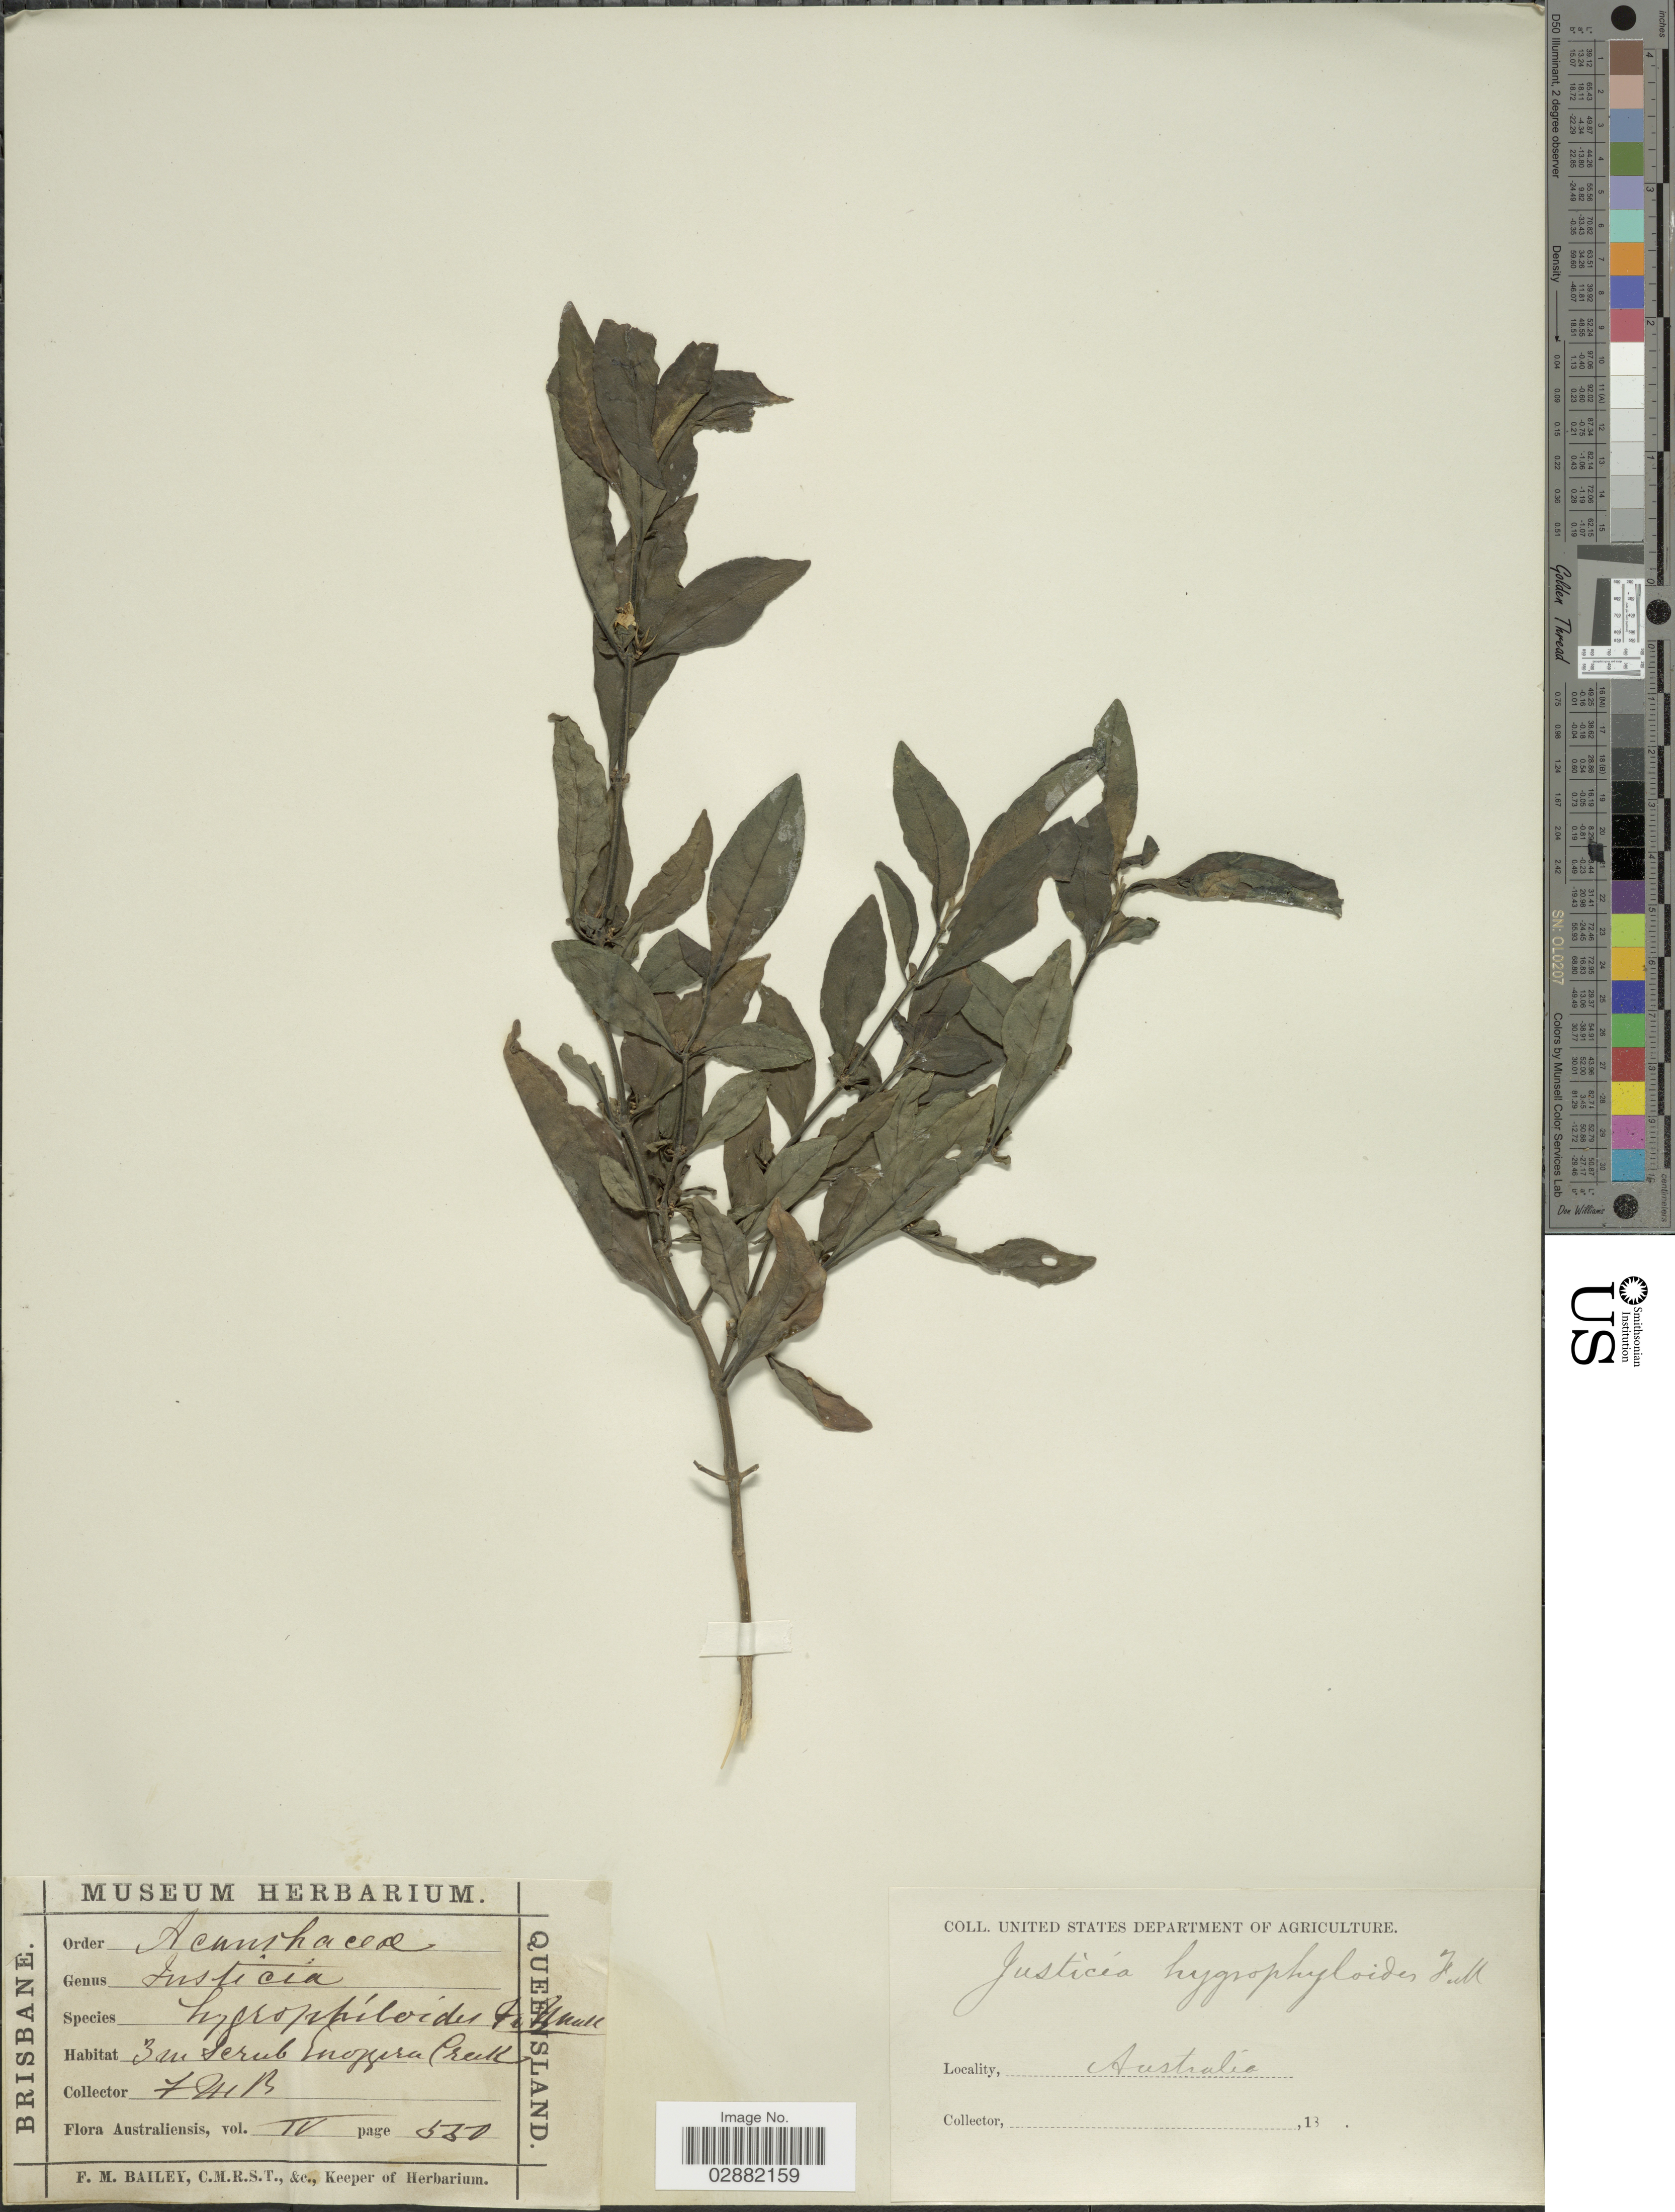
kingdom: Plantae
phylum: Tracheophyta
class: Magnoliopsida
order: Lamiales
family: Acanthaceae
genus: Justicia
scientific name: Justicia hygrophiloides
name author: F. Muell.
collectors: F. M. Bailey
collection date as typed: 18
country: Australia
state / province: Queensland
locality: In scrub Enoggera Creek.